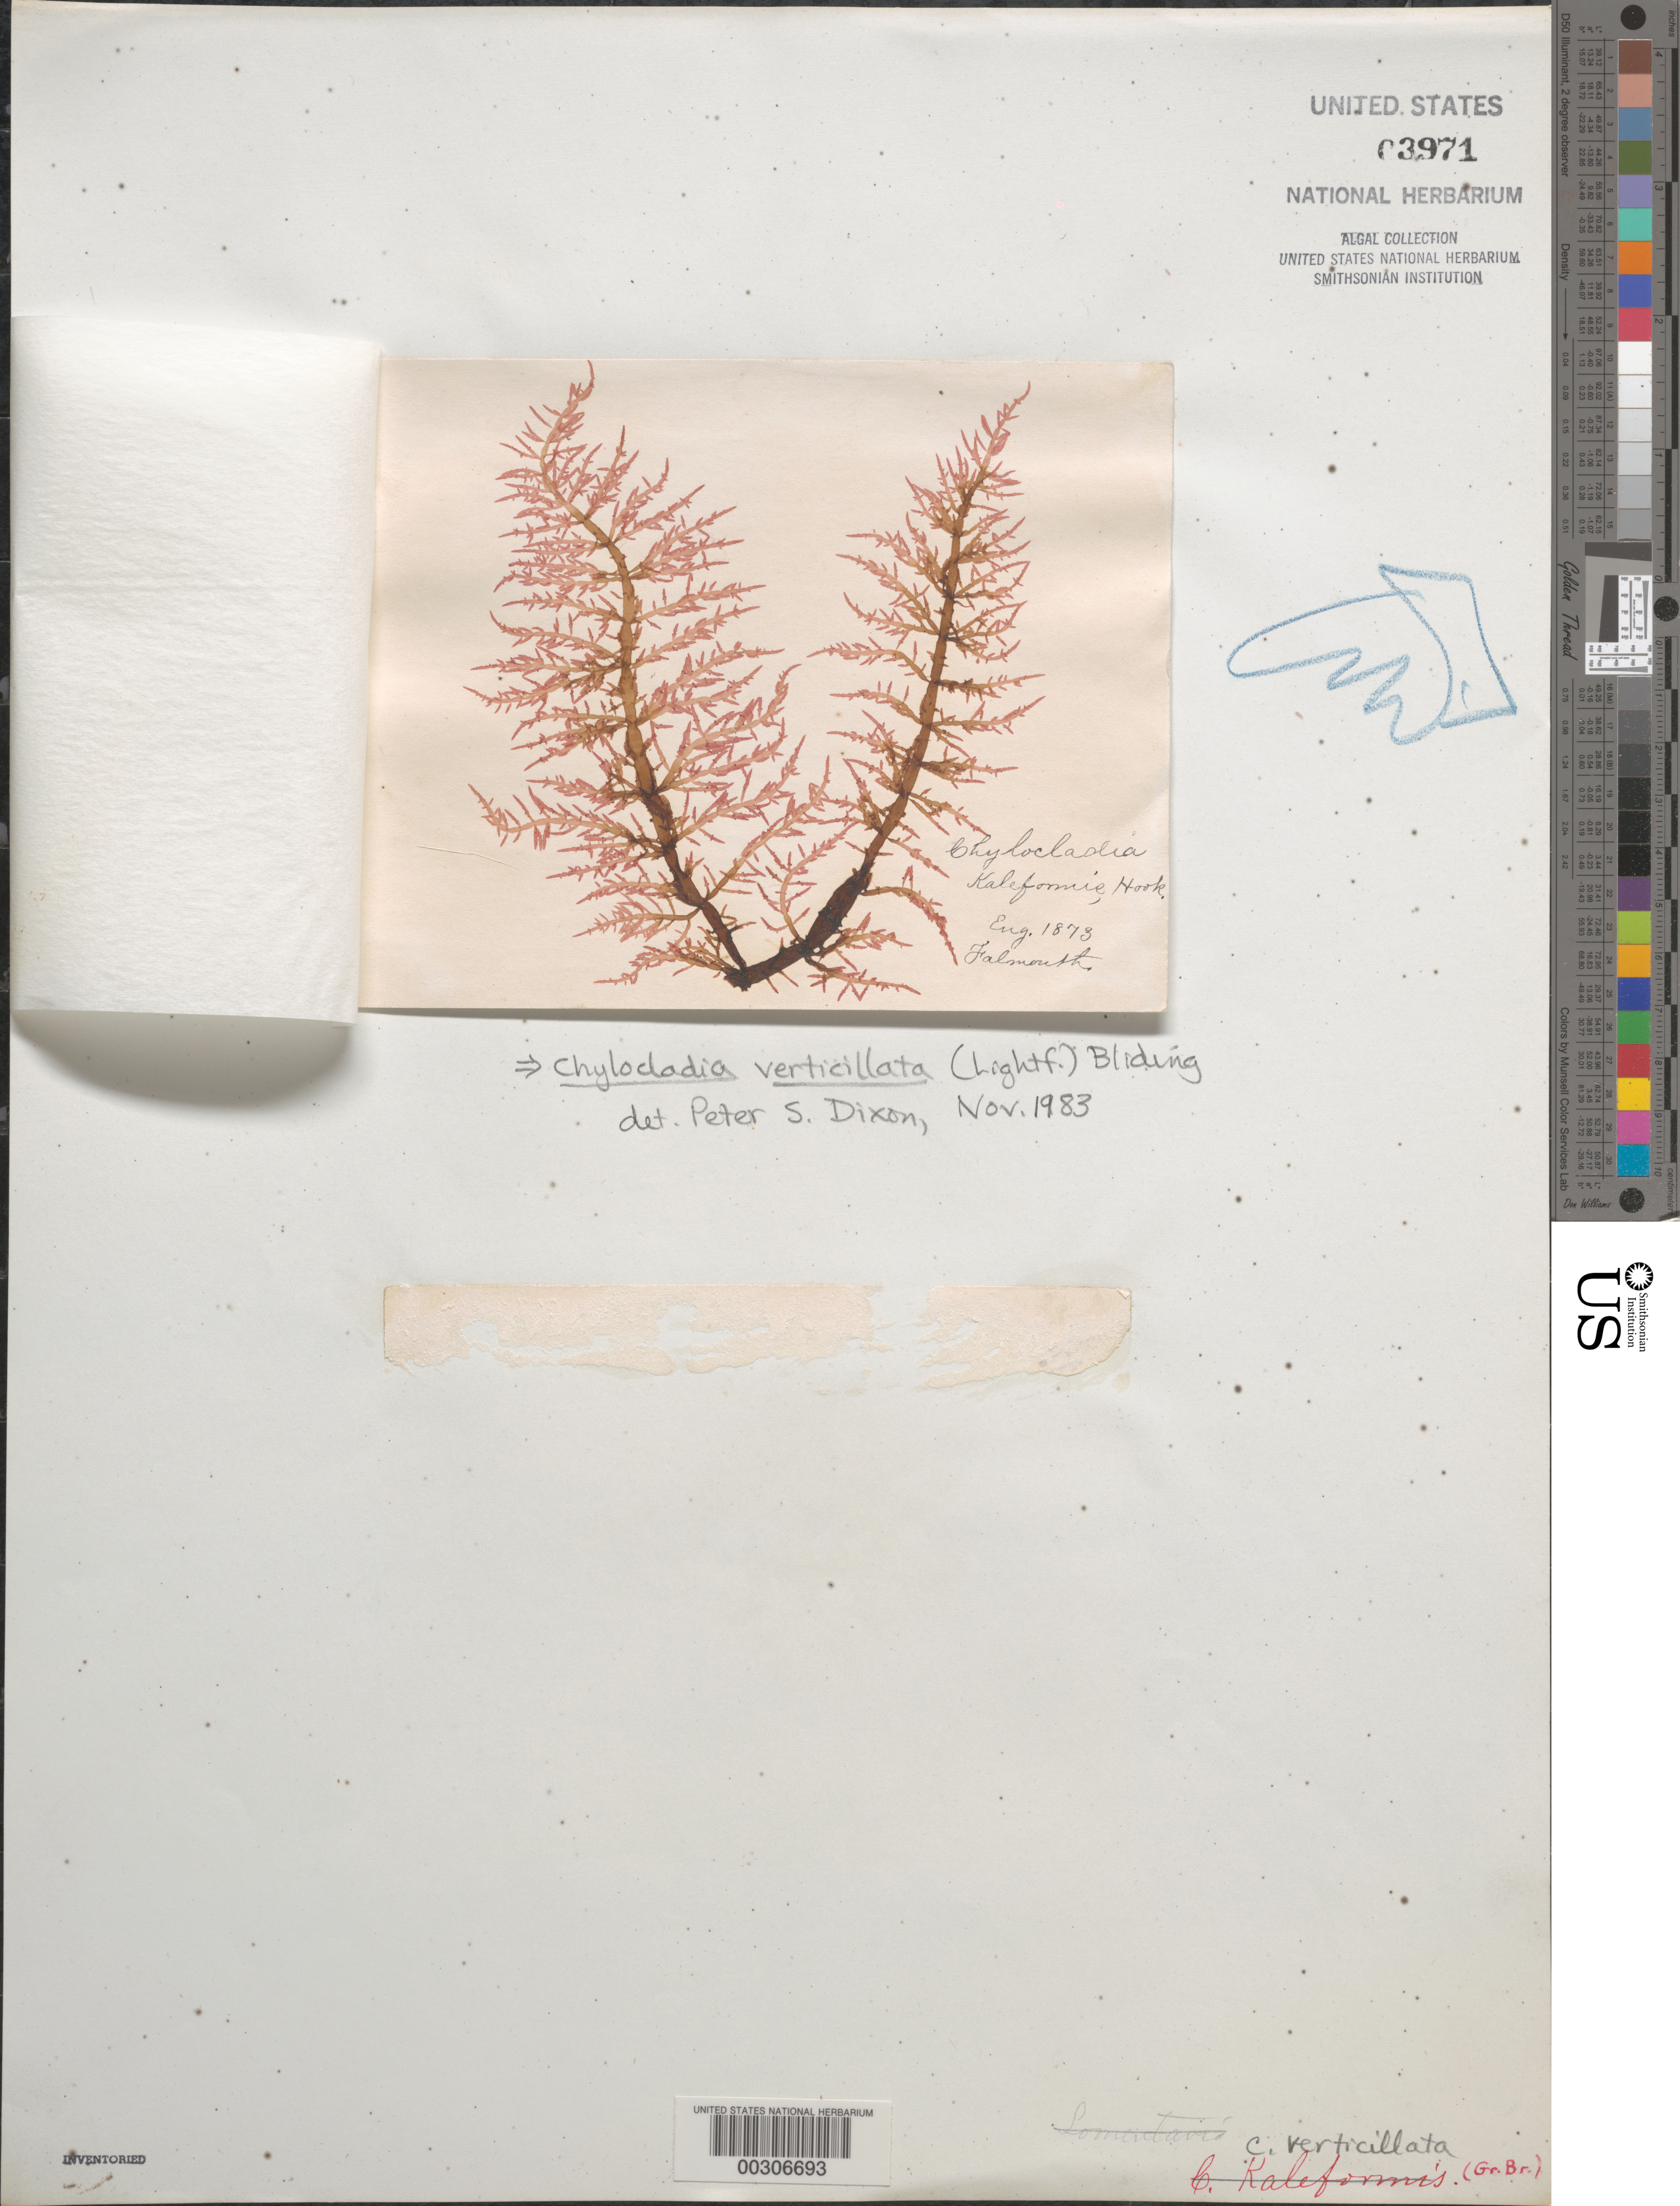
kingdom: Plantae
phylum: Rhodophyta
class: Florideophyceae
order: Rhodymeniales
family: Champiaceae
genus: Chylocladia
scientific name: Chylocladia verticillata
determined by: Dixon, P. S.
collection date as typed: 1873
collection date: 1873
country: United Kingdom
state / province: England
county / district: Cornwall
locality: Falmouth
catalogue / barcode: US 3971